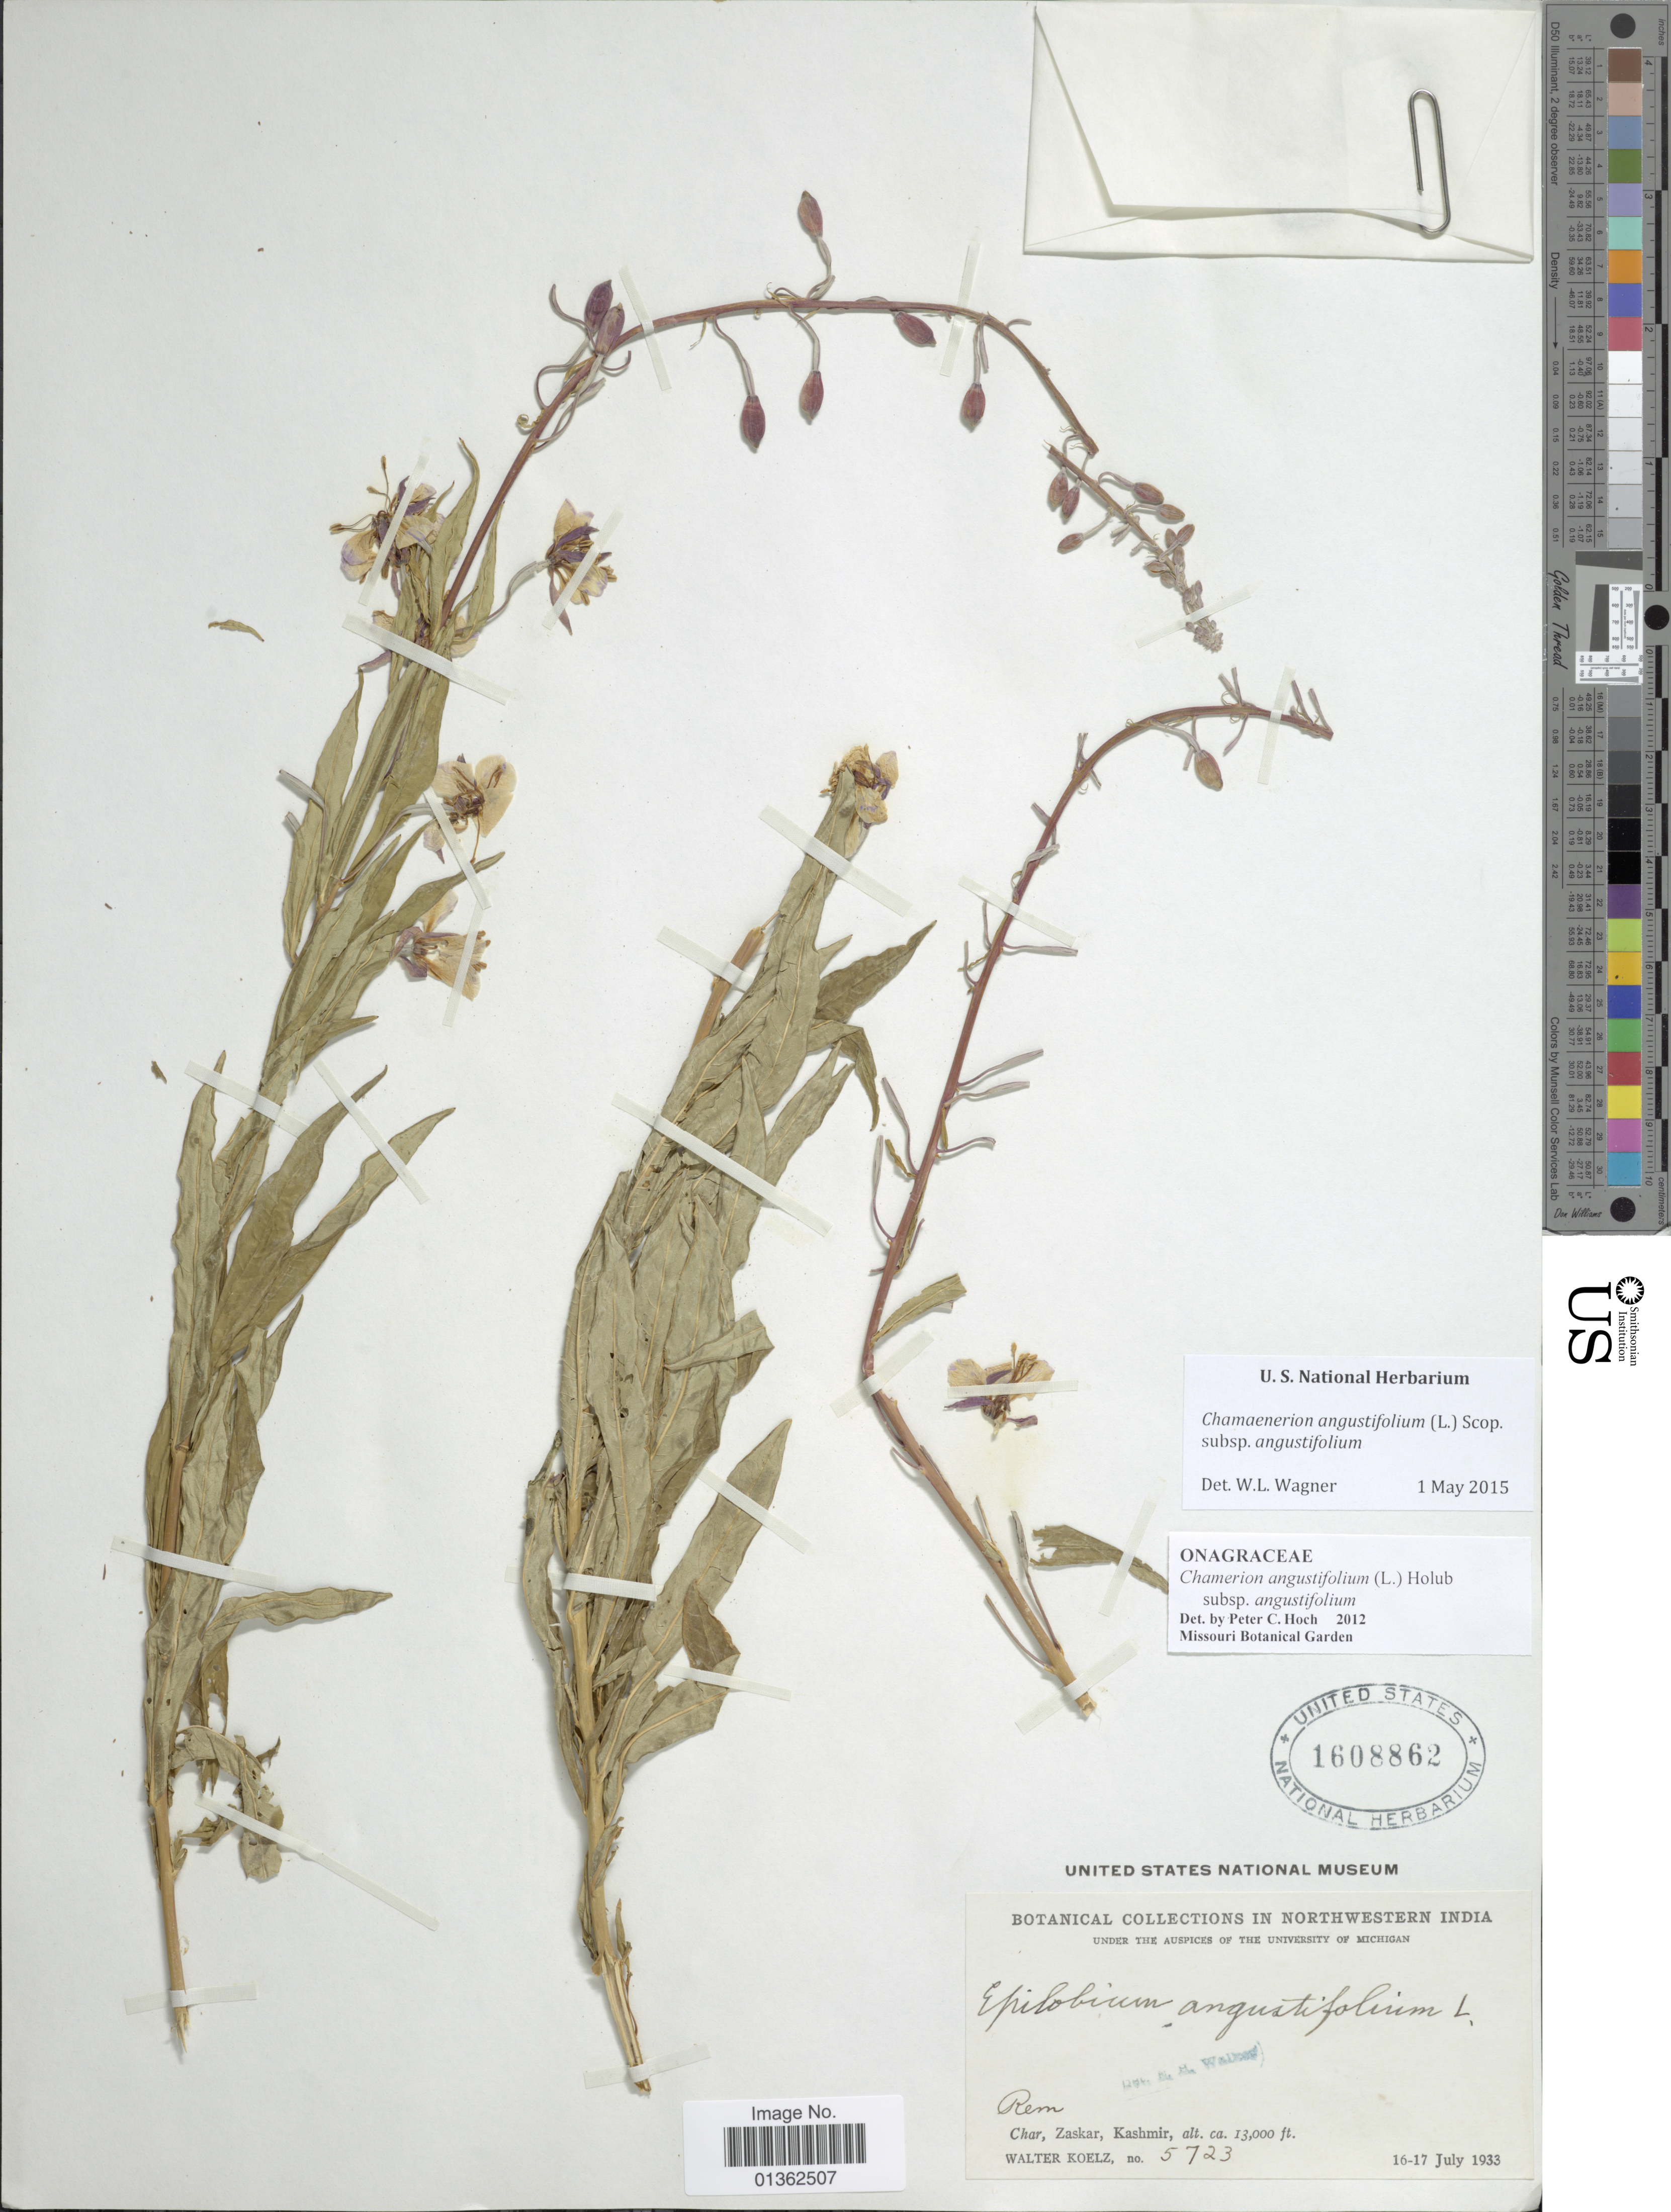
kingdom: Plantae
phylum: Tracheophyta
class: Magnoliopsida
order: Myrtales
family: Onagraceae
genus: Chamaenerion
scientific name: Chamaenerion angustifolium subsp. angustifolium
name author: (L.) Scop.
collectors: W. N. Koelz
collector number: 5723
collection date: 1933-07-16/1933-07-17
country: India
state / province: Jammu and Kashmir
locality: Northwestern India. Rem. Char, Zaskar, Kashmir.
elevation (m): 3962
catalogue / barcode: US 1608862